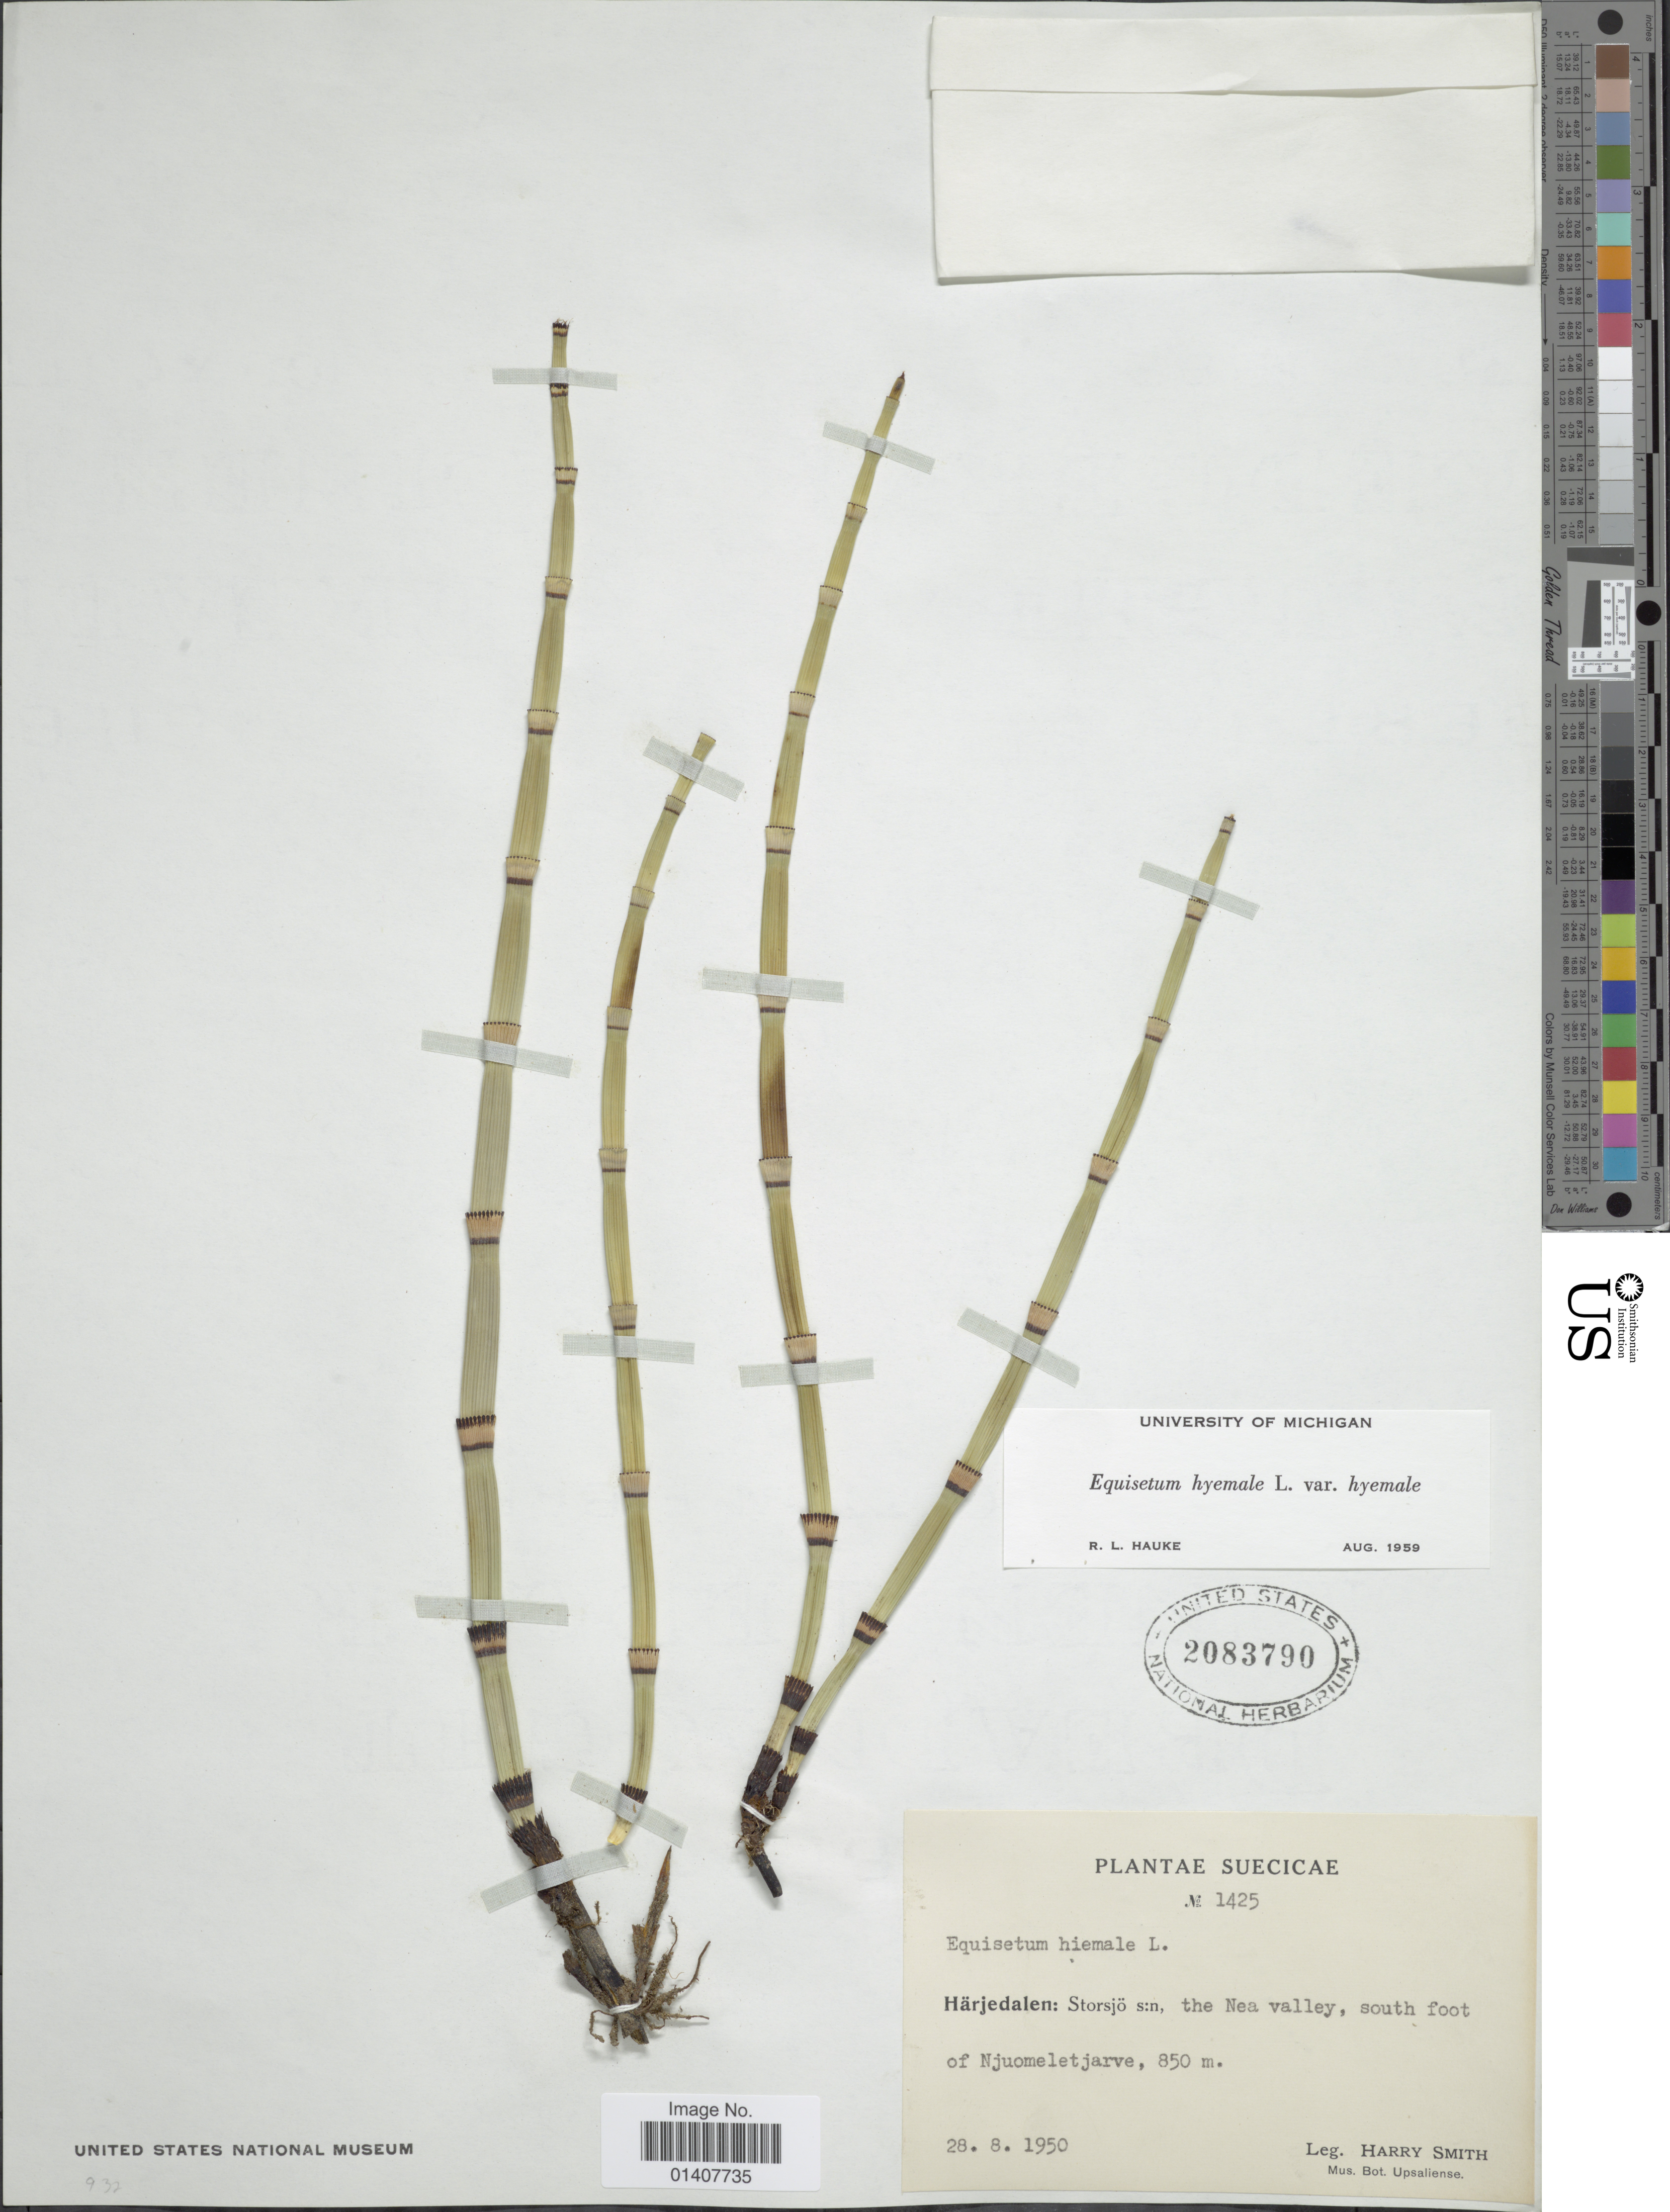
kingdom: Plantae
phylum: Tracheophyta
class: Polypodiopsida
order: Equisetales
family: Equisetaceae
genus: Equisetum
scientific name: Equisetum hyemale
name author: L.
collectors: H. Smith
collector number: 1425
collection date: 1950-08-28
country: Sweden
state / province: Jamtland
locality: Suecicae, Härjedalen: Storsjö the Nea valley, south foot of Njuomeletjarve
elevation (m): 850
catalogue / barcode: US 2083790